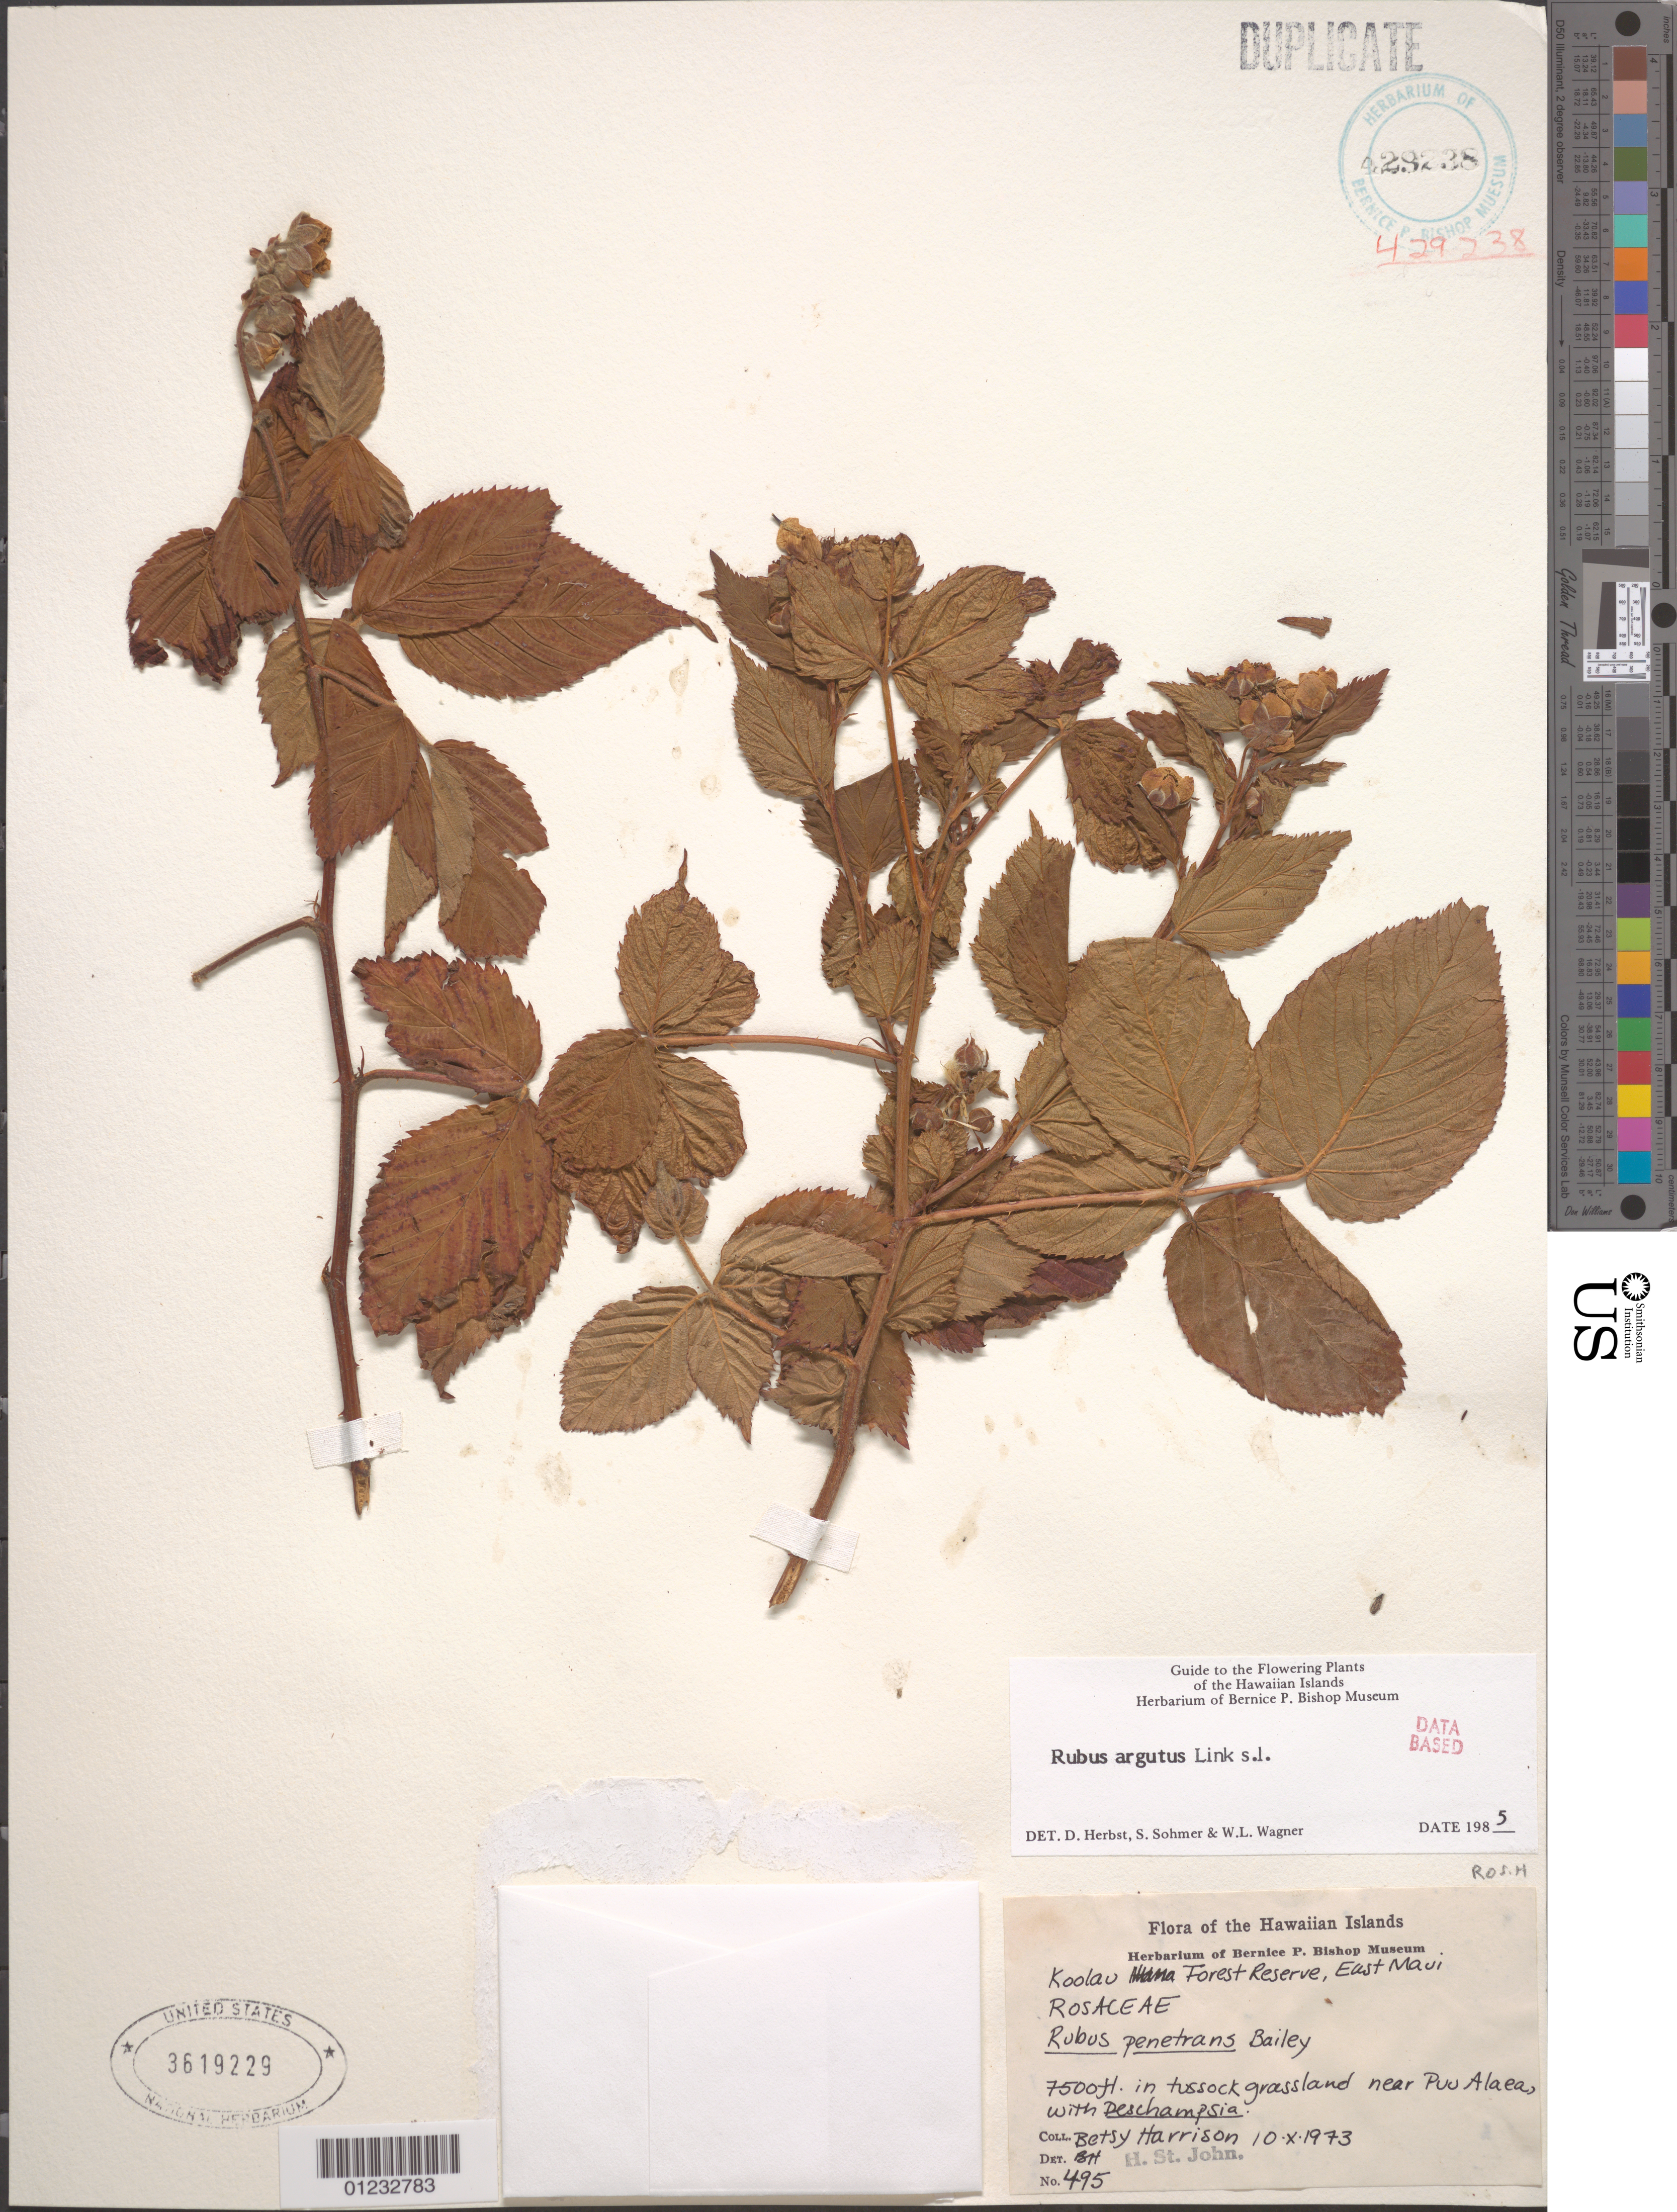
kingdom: Plantae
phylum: Tracheophyta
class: Magnoliopsida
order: Rosales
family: Rosaceae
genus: Rubus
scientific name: Rubus argutus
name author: Link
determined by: Herbst, D. R.; Sohmer, S. H.; Wagner, W. L.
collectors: B. Harrison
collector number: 495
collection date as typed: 10.X.1973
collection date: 1973-10-10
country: United States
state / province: Hawaii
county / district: Maui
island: Maui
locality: Koolau Forest Reserve, E Maui, Puu Alaea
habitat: Grassland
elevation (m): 2286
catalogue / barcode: US 3619299